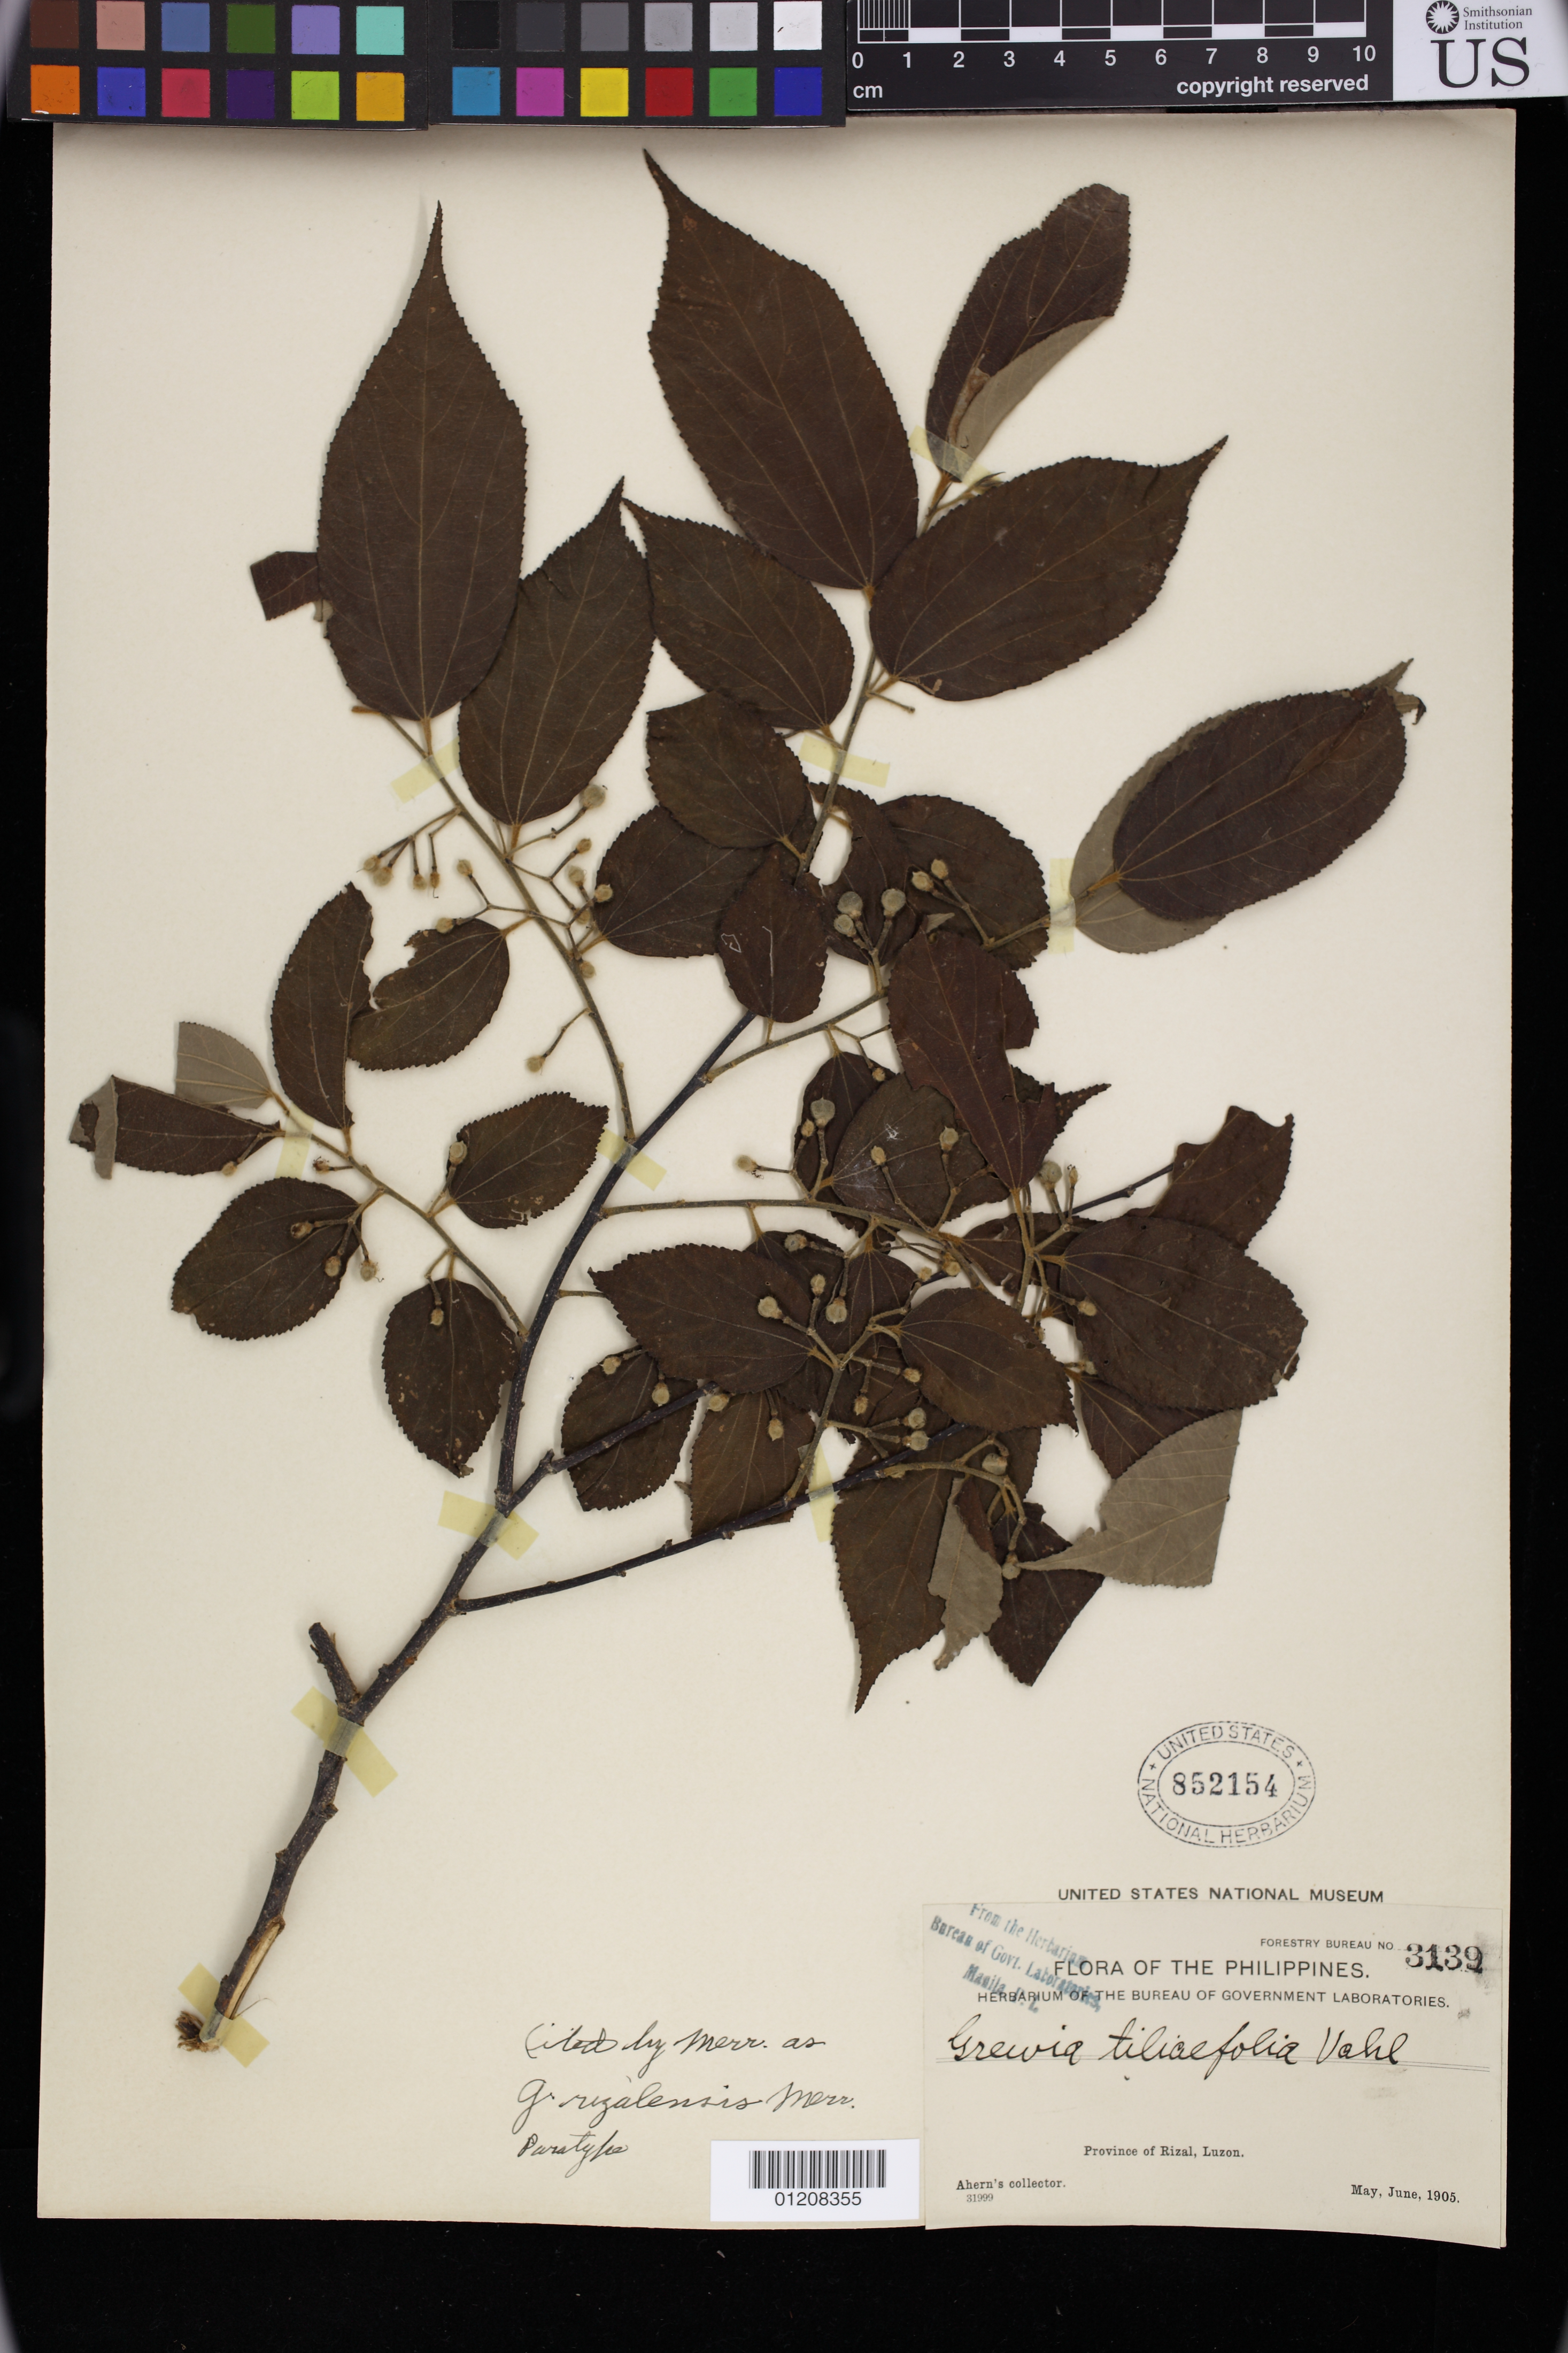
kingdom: Plantae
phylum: Tracheophyta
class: Magnoliopsida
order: Malvales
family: Malvaceae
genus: Grewia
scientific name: Grewia rizalensis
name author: Merr.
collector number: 31999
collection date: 1905-05-01/1905-06-30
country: Philippines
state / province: Calabarzon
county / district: Rizal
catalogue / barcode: US 852154